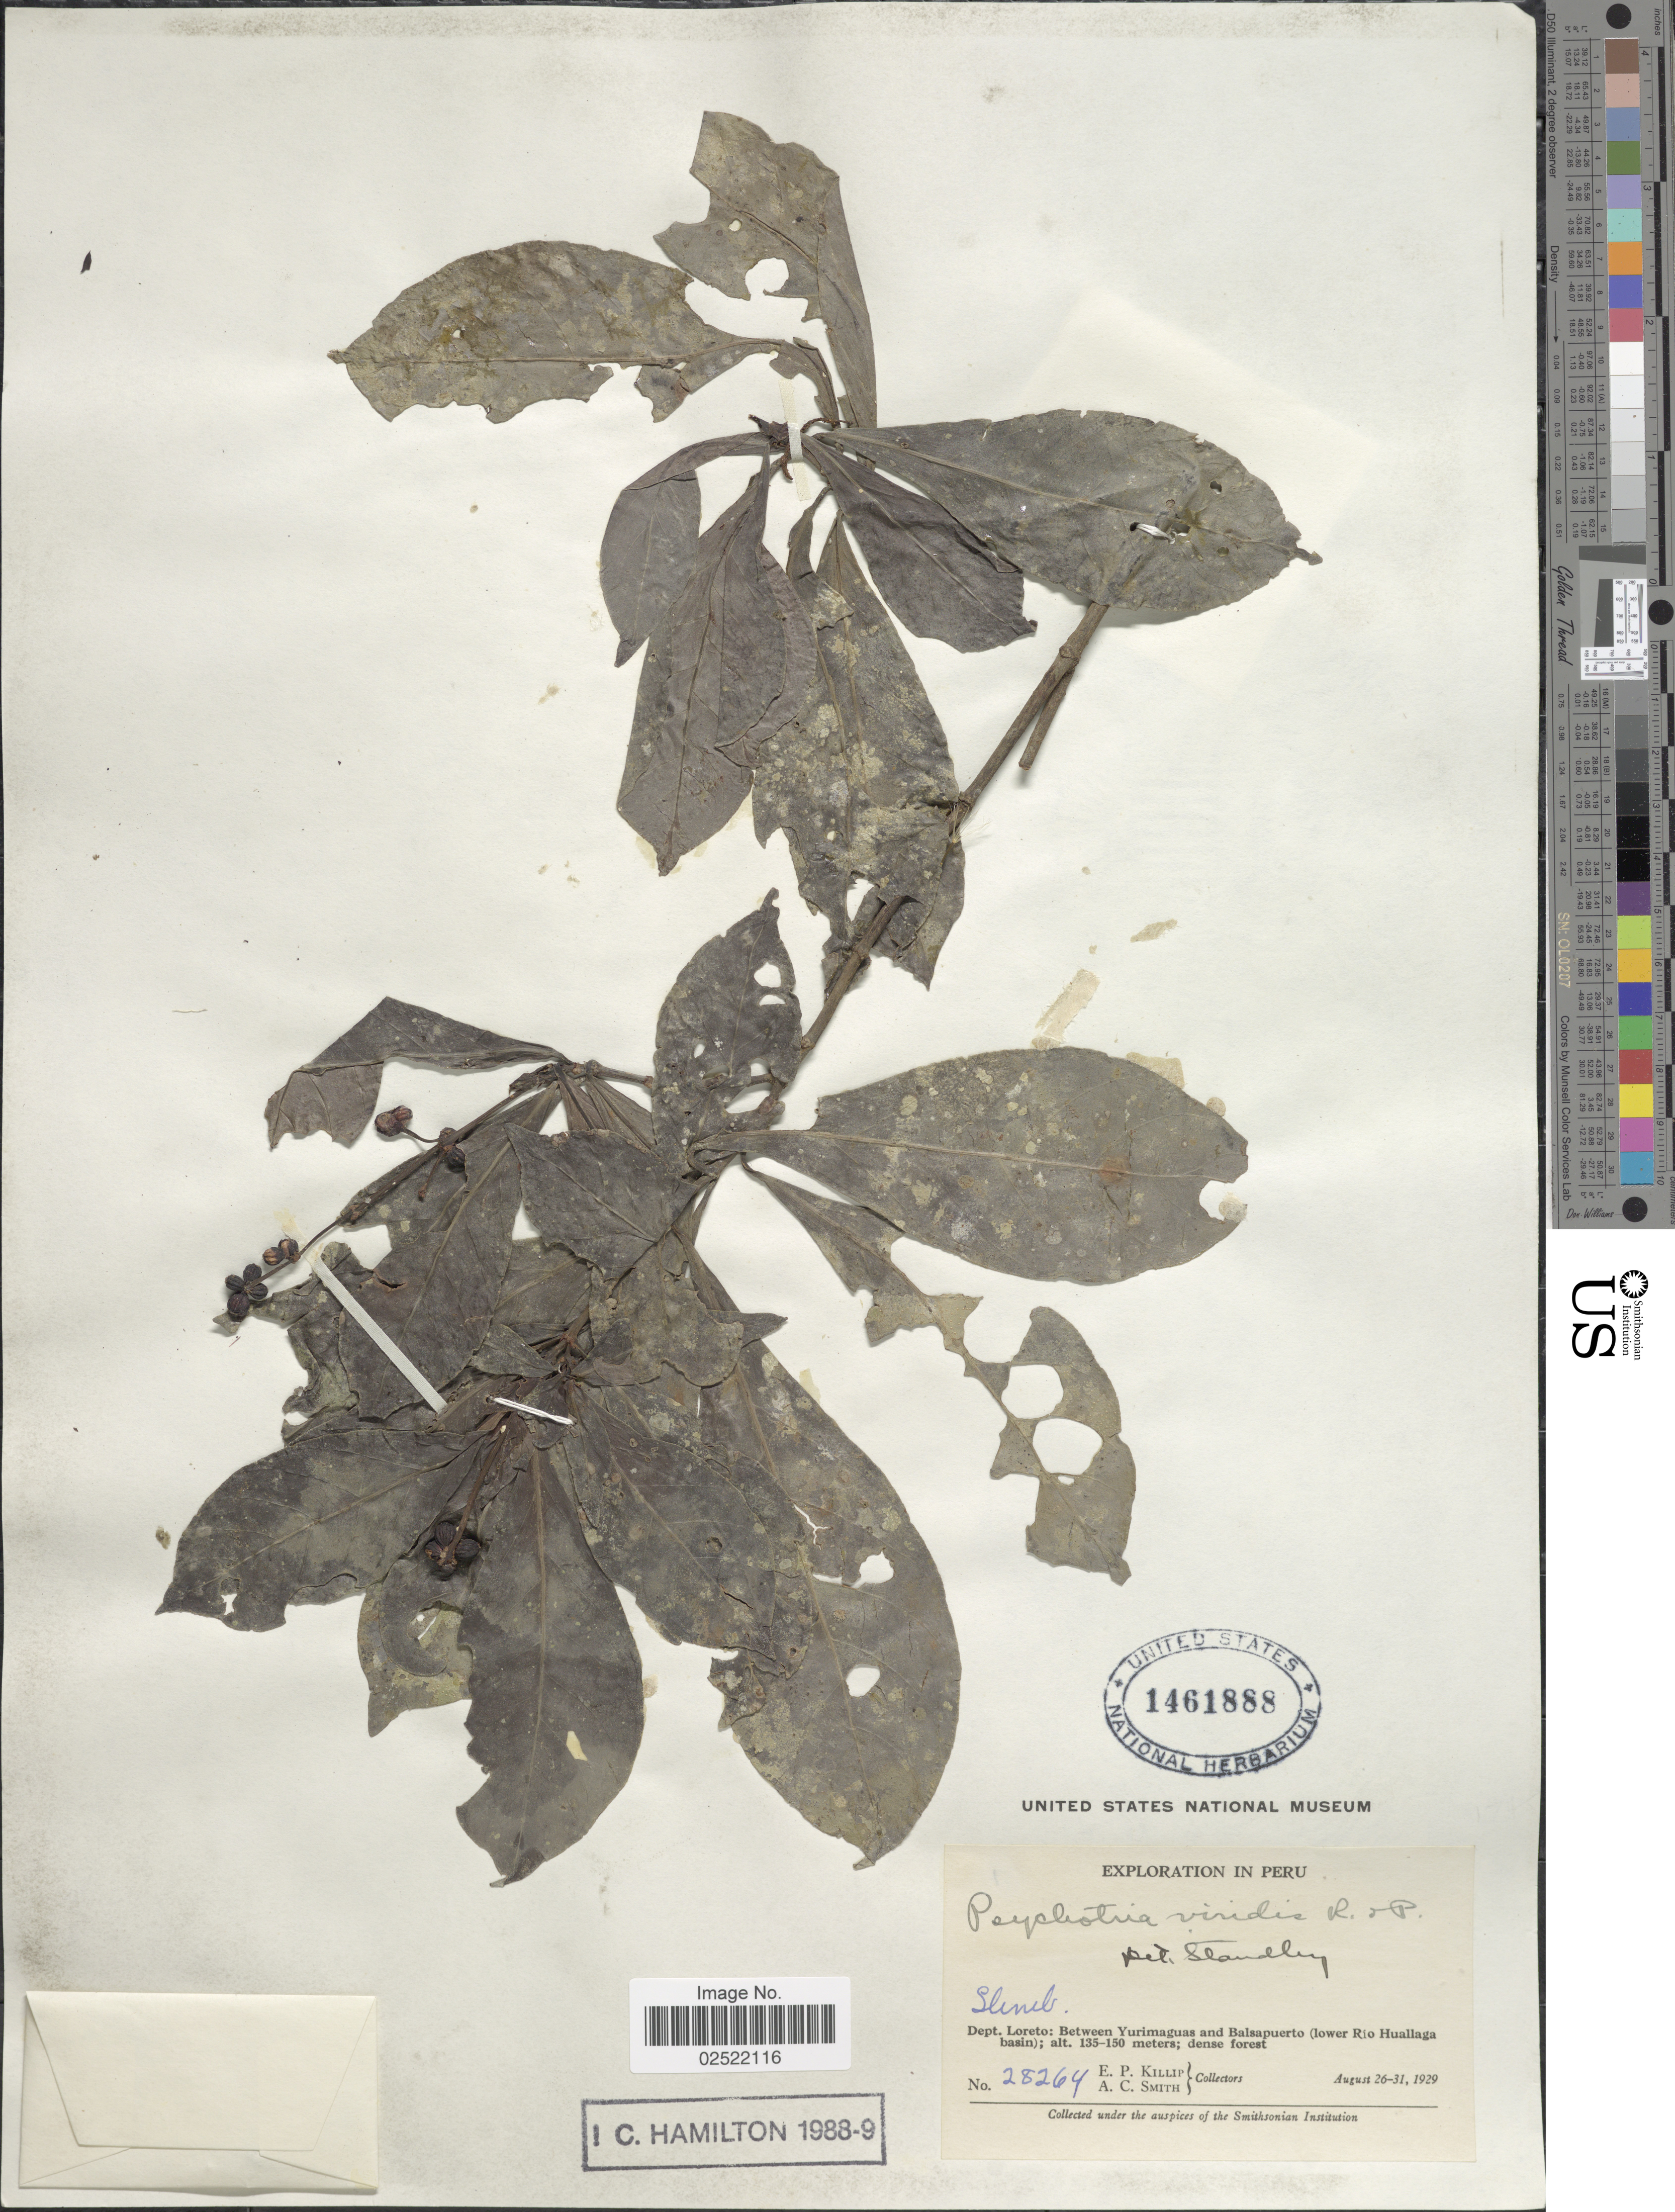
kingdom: Plantae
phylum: Tracheophyta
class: Magnoliopsida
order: Gentianales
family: Rubiaceae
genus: Psychotria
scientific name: Psychotria viridis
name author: Ruiz & Pav.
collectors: E. P. Killip & A. C. Smith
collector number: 28264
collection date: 1929-08-26/1929-08-31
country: Peru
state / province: Loreto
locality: Dept. Loreto: Between Yurimaguas and Balsapuerto (lower Rio Huallaga basin)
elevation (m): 135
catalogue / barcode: US 1461888